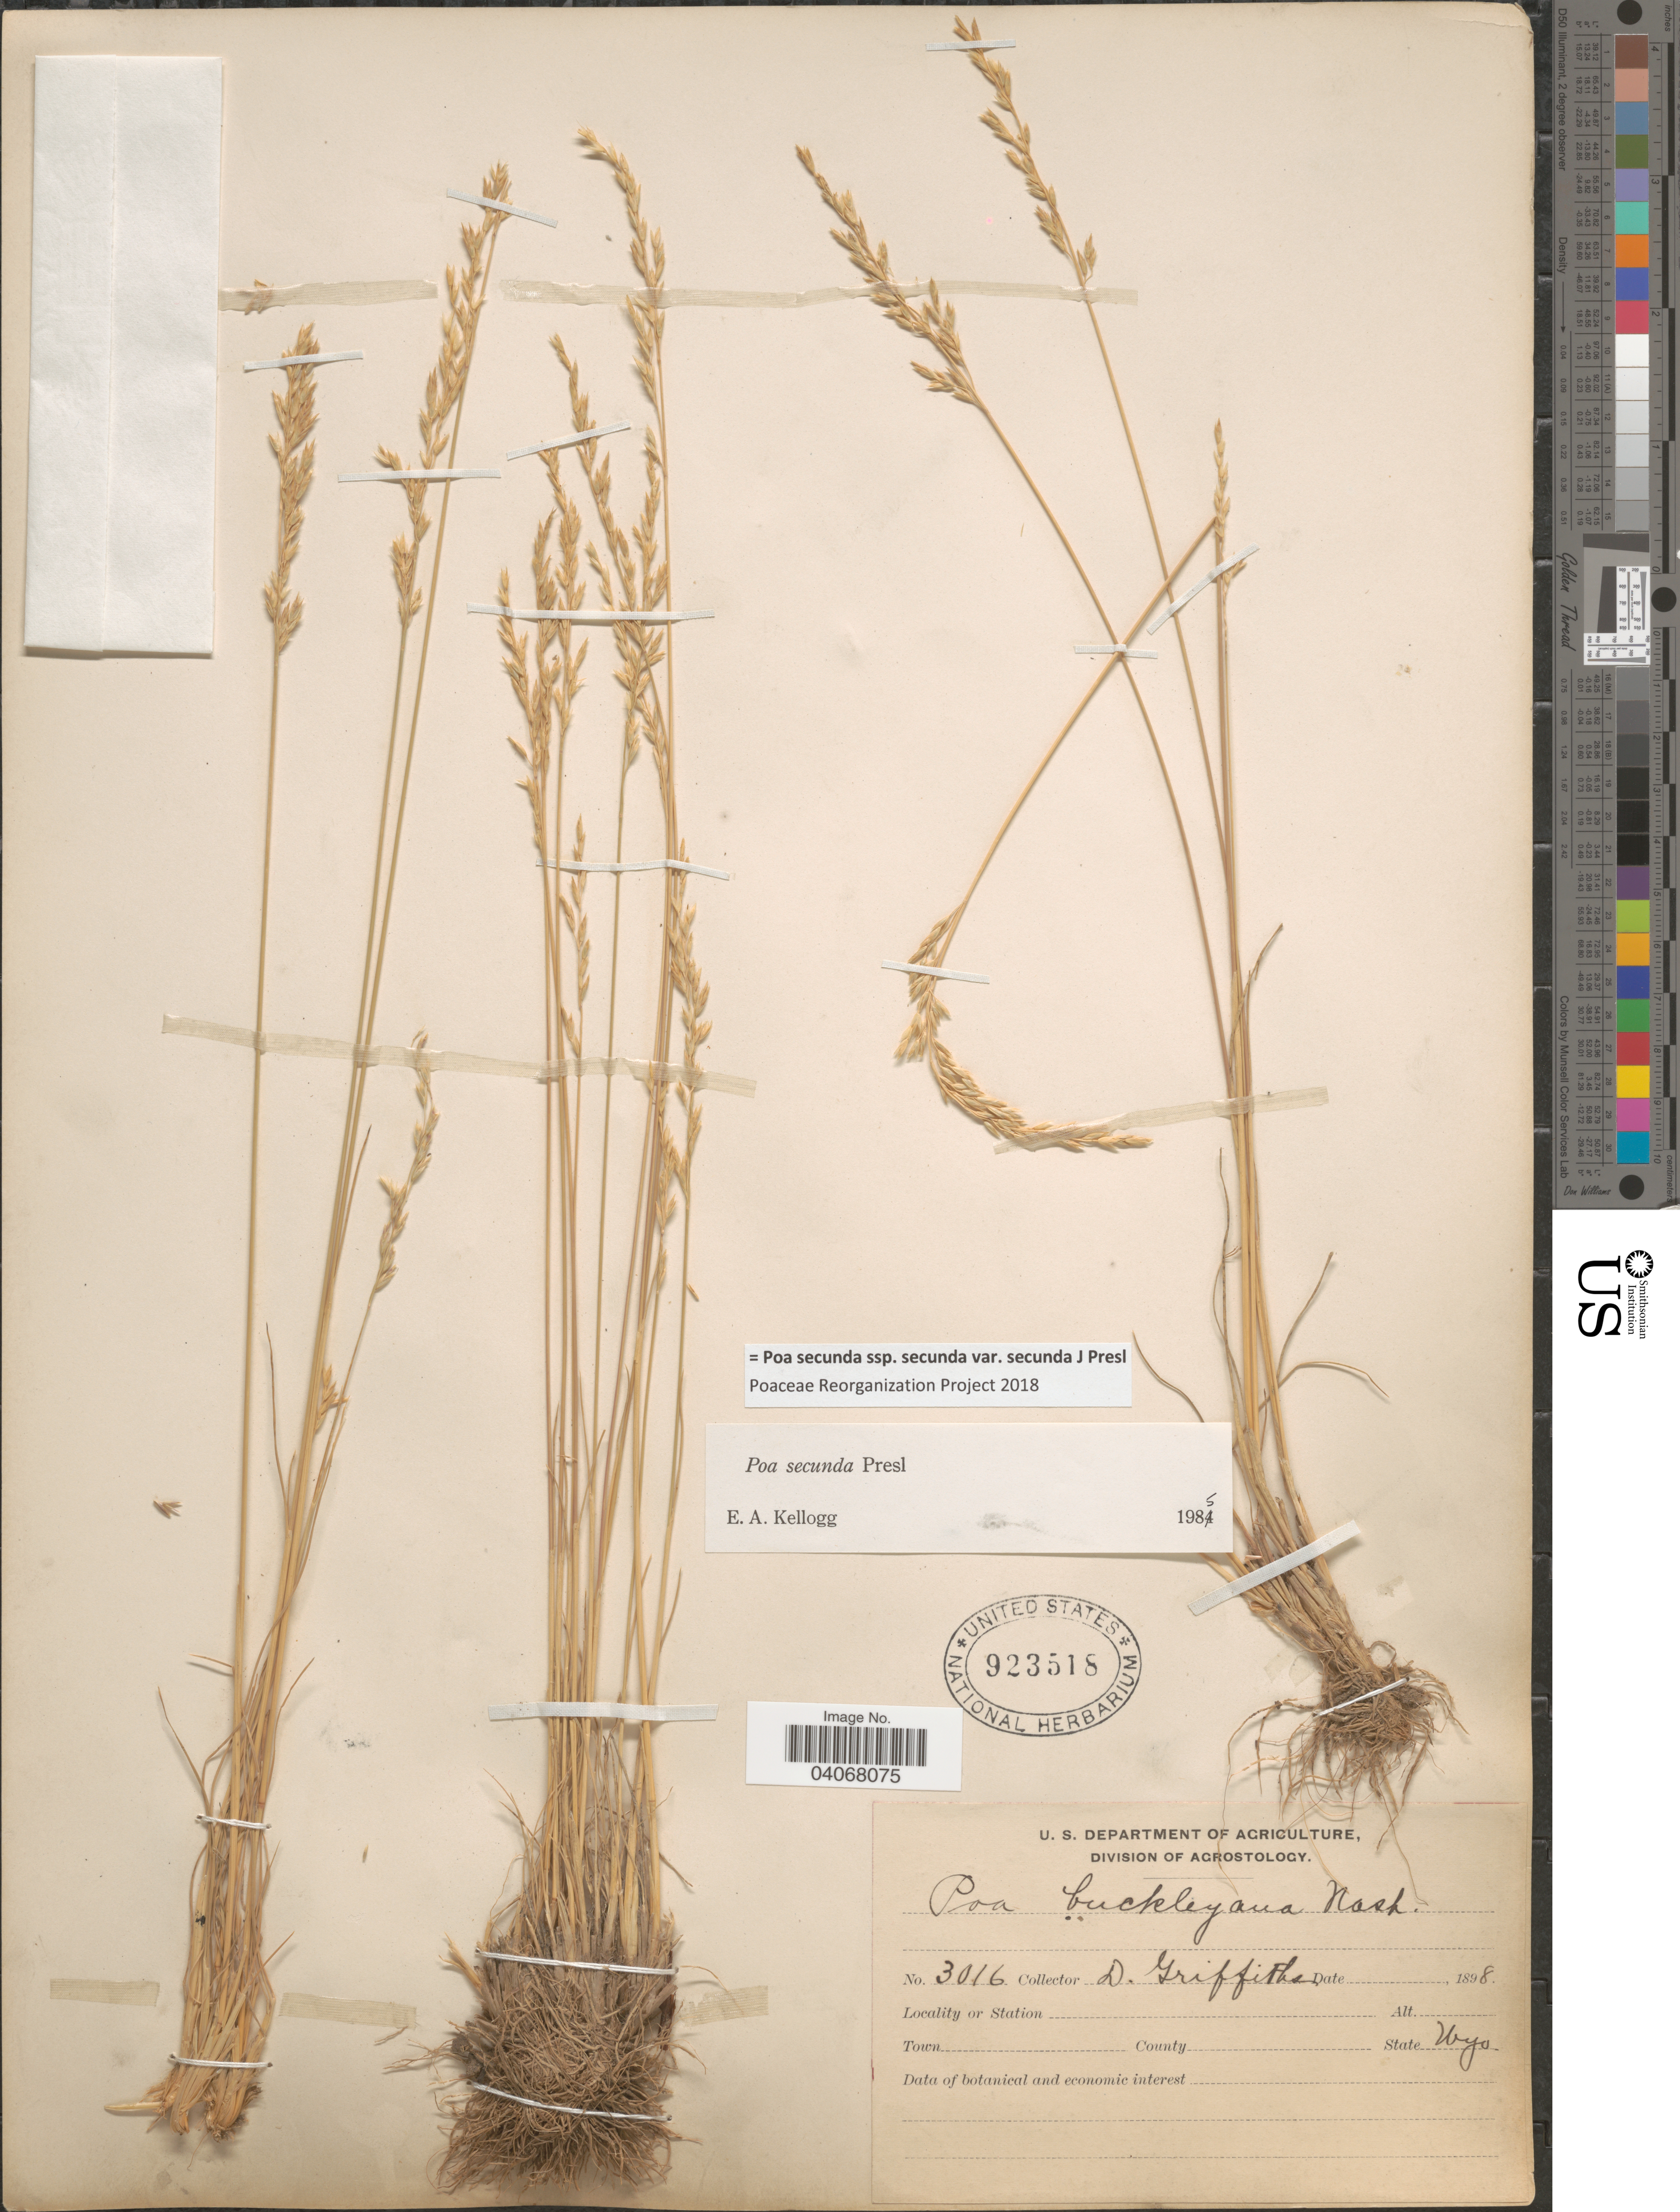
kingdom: Plantae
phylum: Tracheophyta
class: Liliopsida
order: Poales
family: Poaceae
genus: Poa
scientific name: Poa secunda subsp. secunda var. secunda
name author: J. Presl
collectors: D. Griffiths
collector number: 3016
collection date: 1898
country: United States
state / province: Wyoming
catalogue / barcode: US 923518